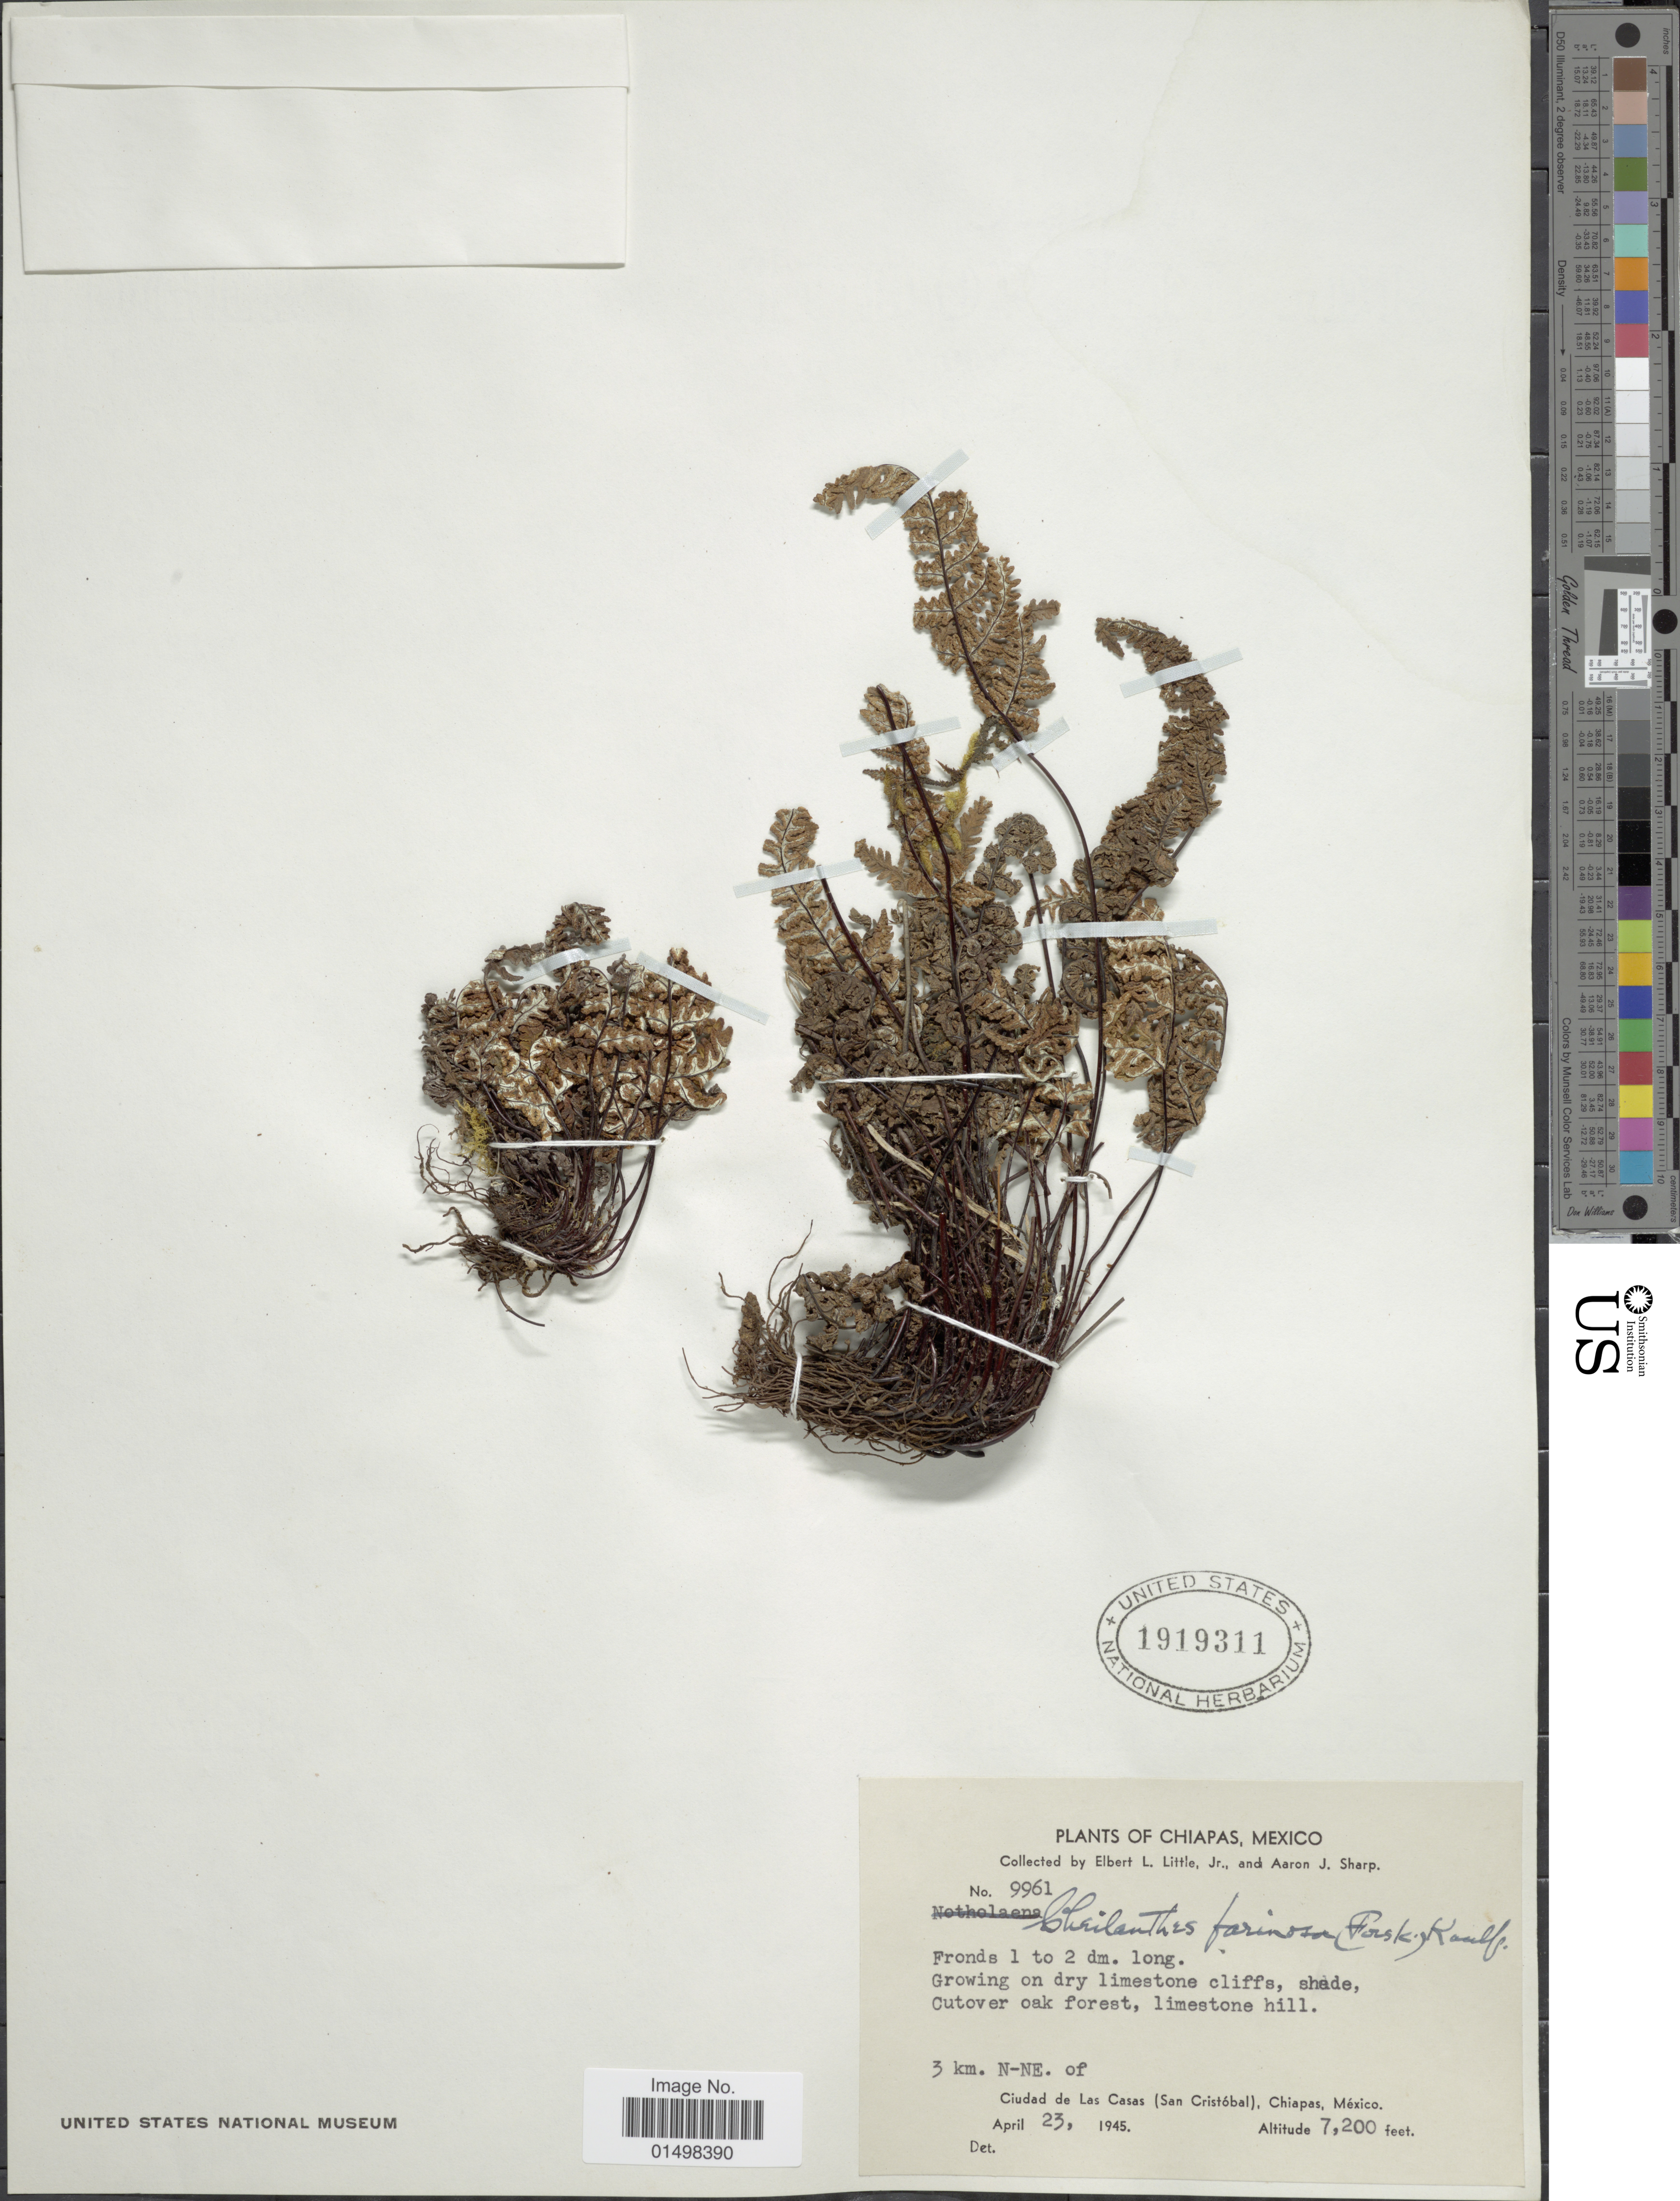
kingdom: Plantae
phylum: Tracheophyta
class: Polypodiopsida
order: Polypodiales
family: Pteridaceae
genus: Aleuritopteris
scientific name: Aleuritopteris farinosa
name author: (Forssk.) Fée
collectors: E. L. Little & Mrs A. J. Sharp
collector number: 9961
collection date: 1945-04-23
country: Mexico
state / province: Chiapas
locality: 3 km. N-NE. of Ciudad de Las Casas (San Cristobal).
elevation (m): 2195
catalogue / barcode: US 1919311